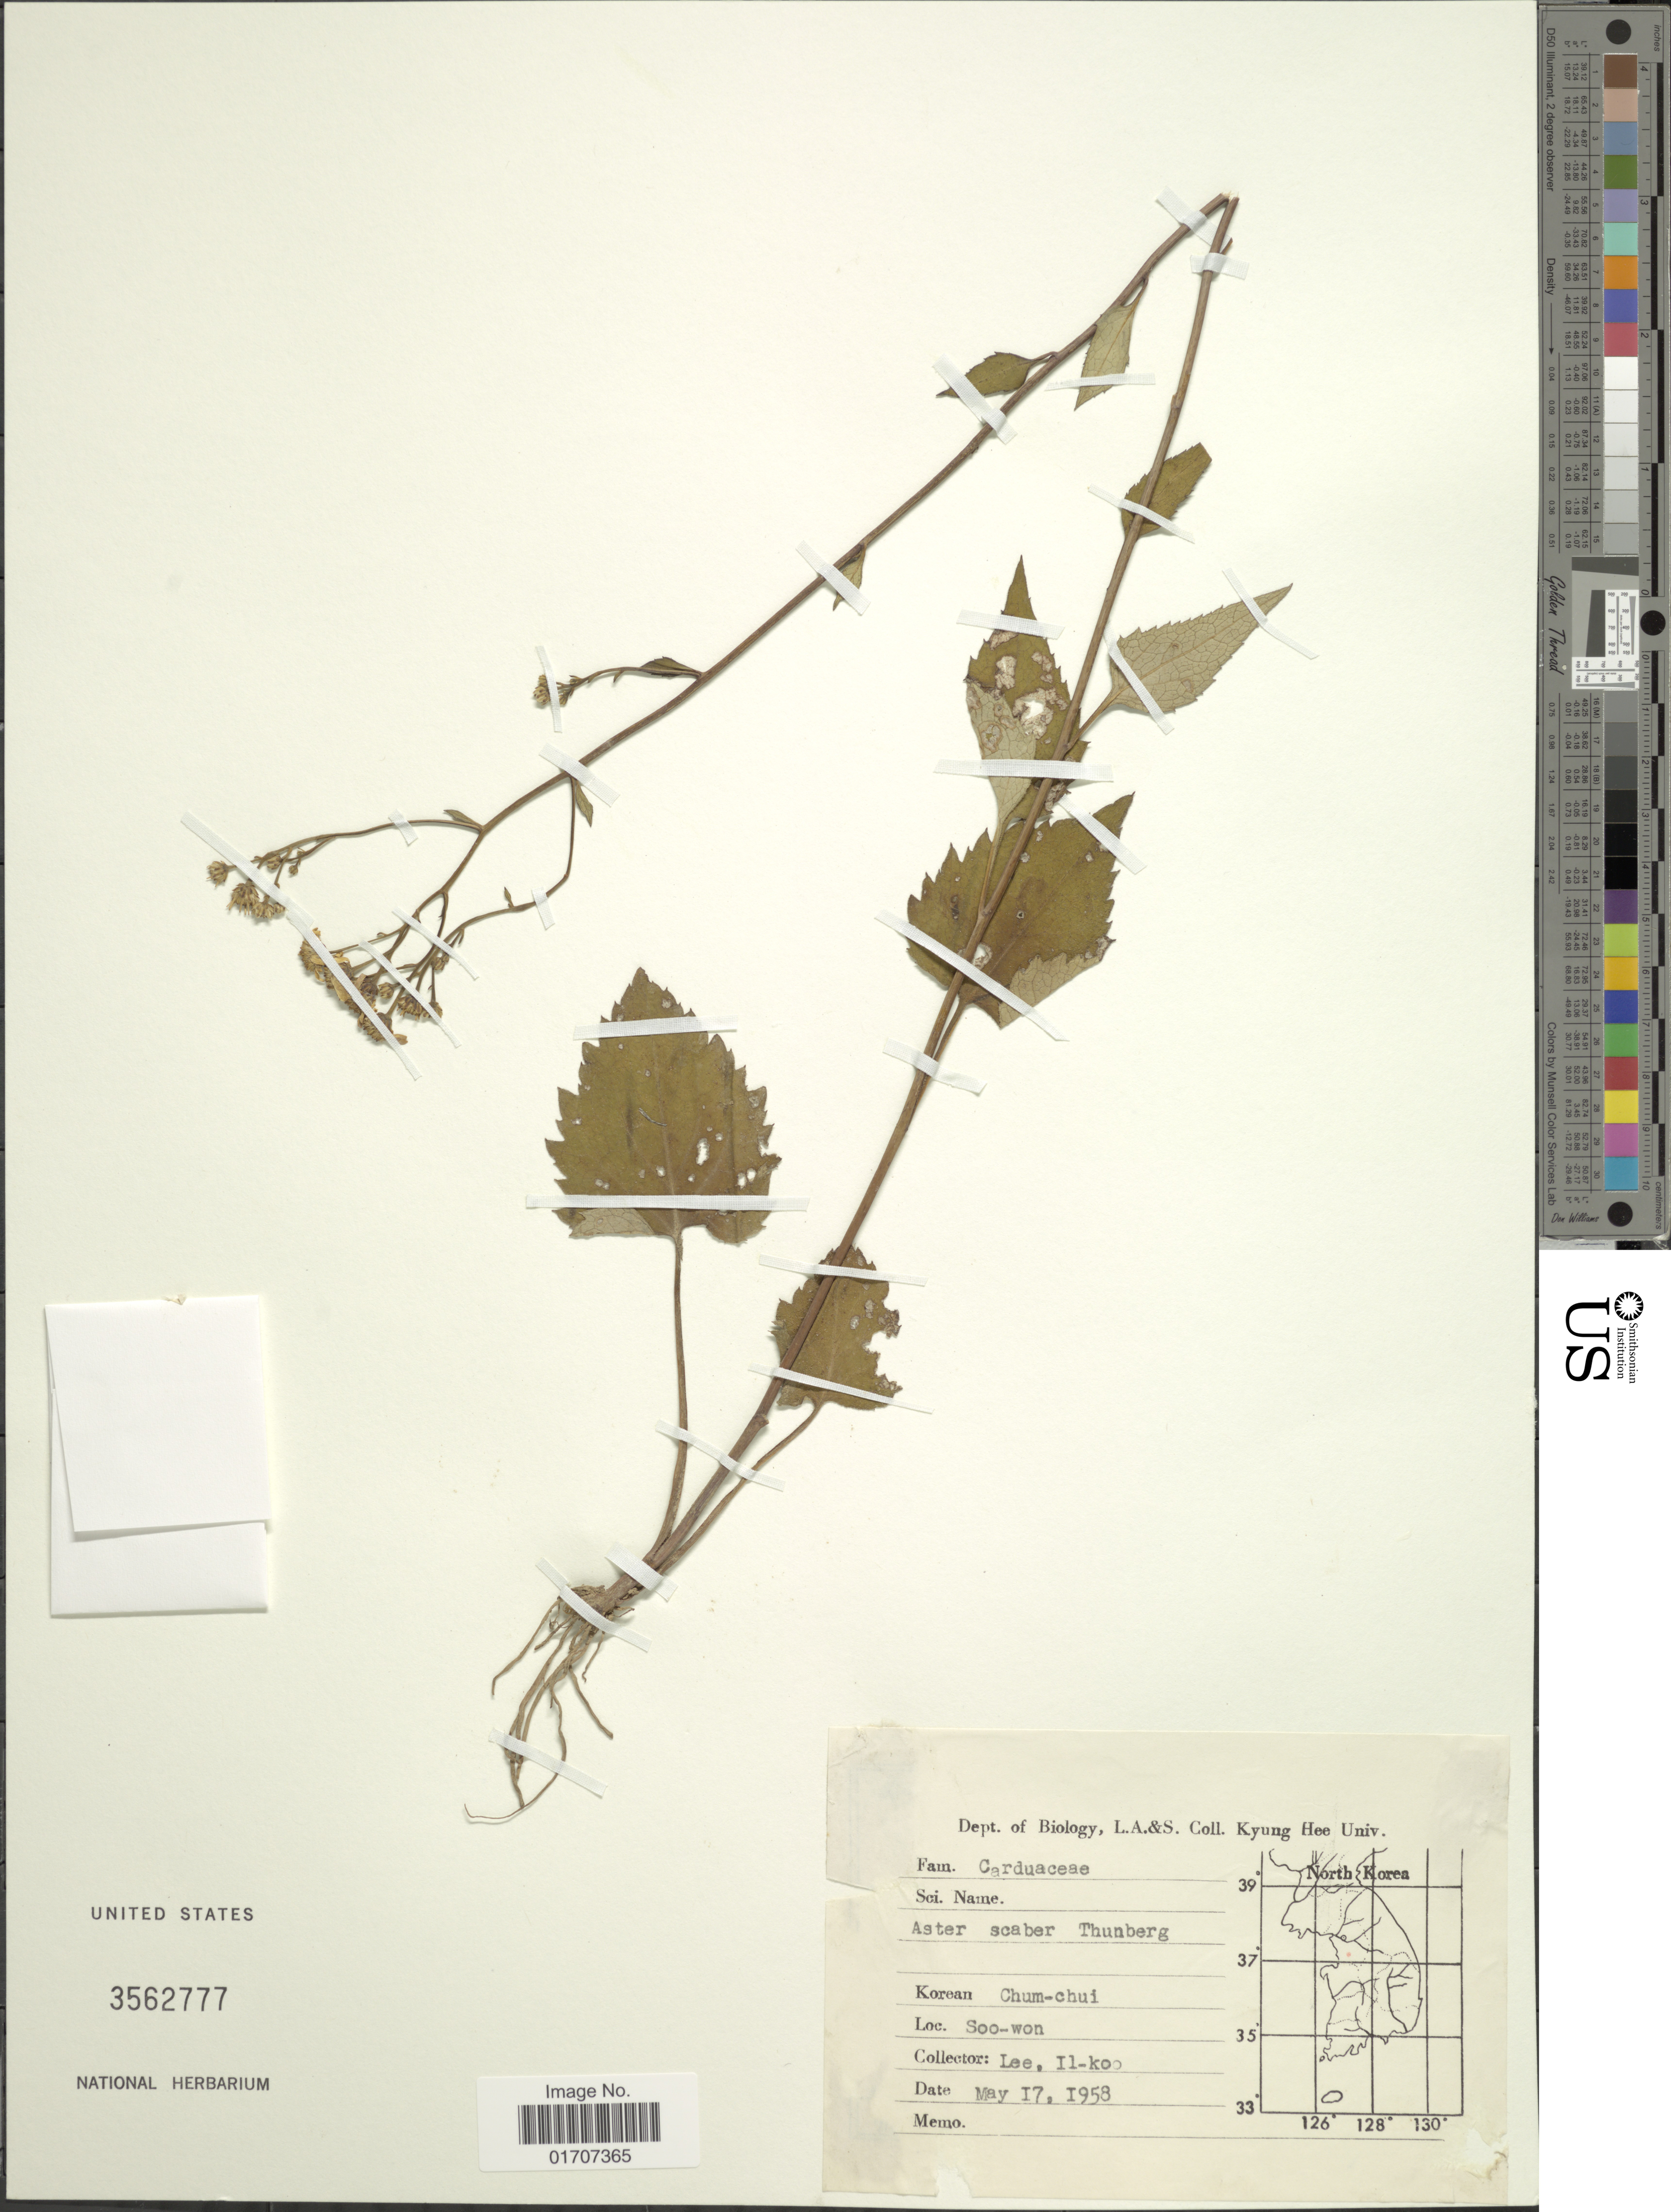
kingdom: Plantae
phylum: Tracheophyta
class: Magnoliopsida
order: Asterales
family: Asteraceae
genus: Doellingeria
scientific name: Doellingeria scabra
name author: (Thunb.) Nees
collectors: I. Lee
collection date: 1958-05-17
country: South Korea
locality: Soo-won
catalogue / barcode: US 3562777